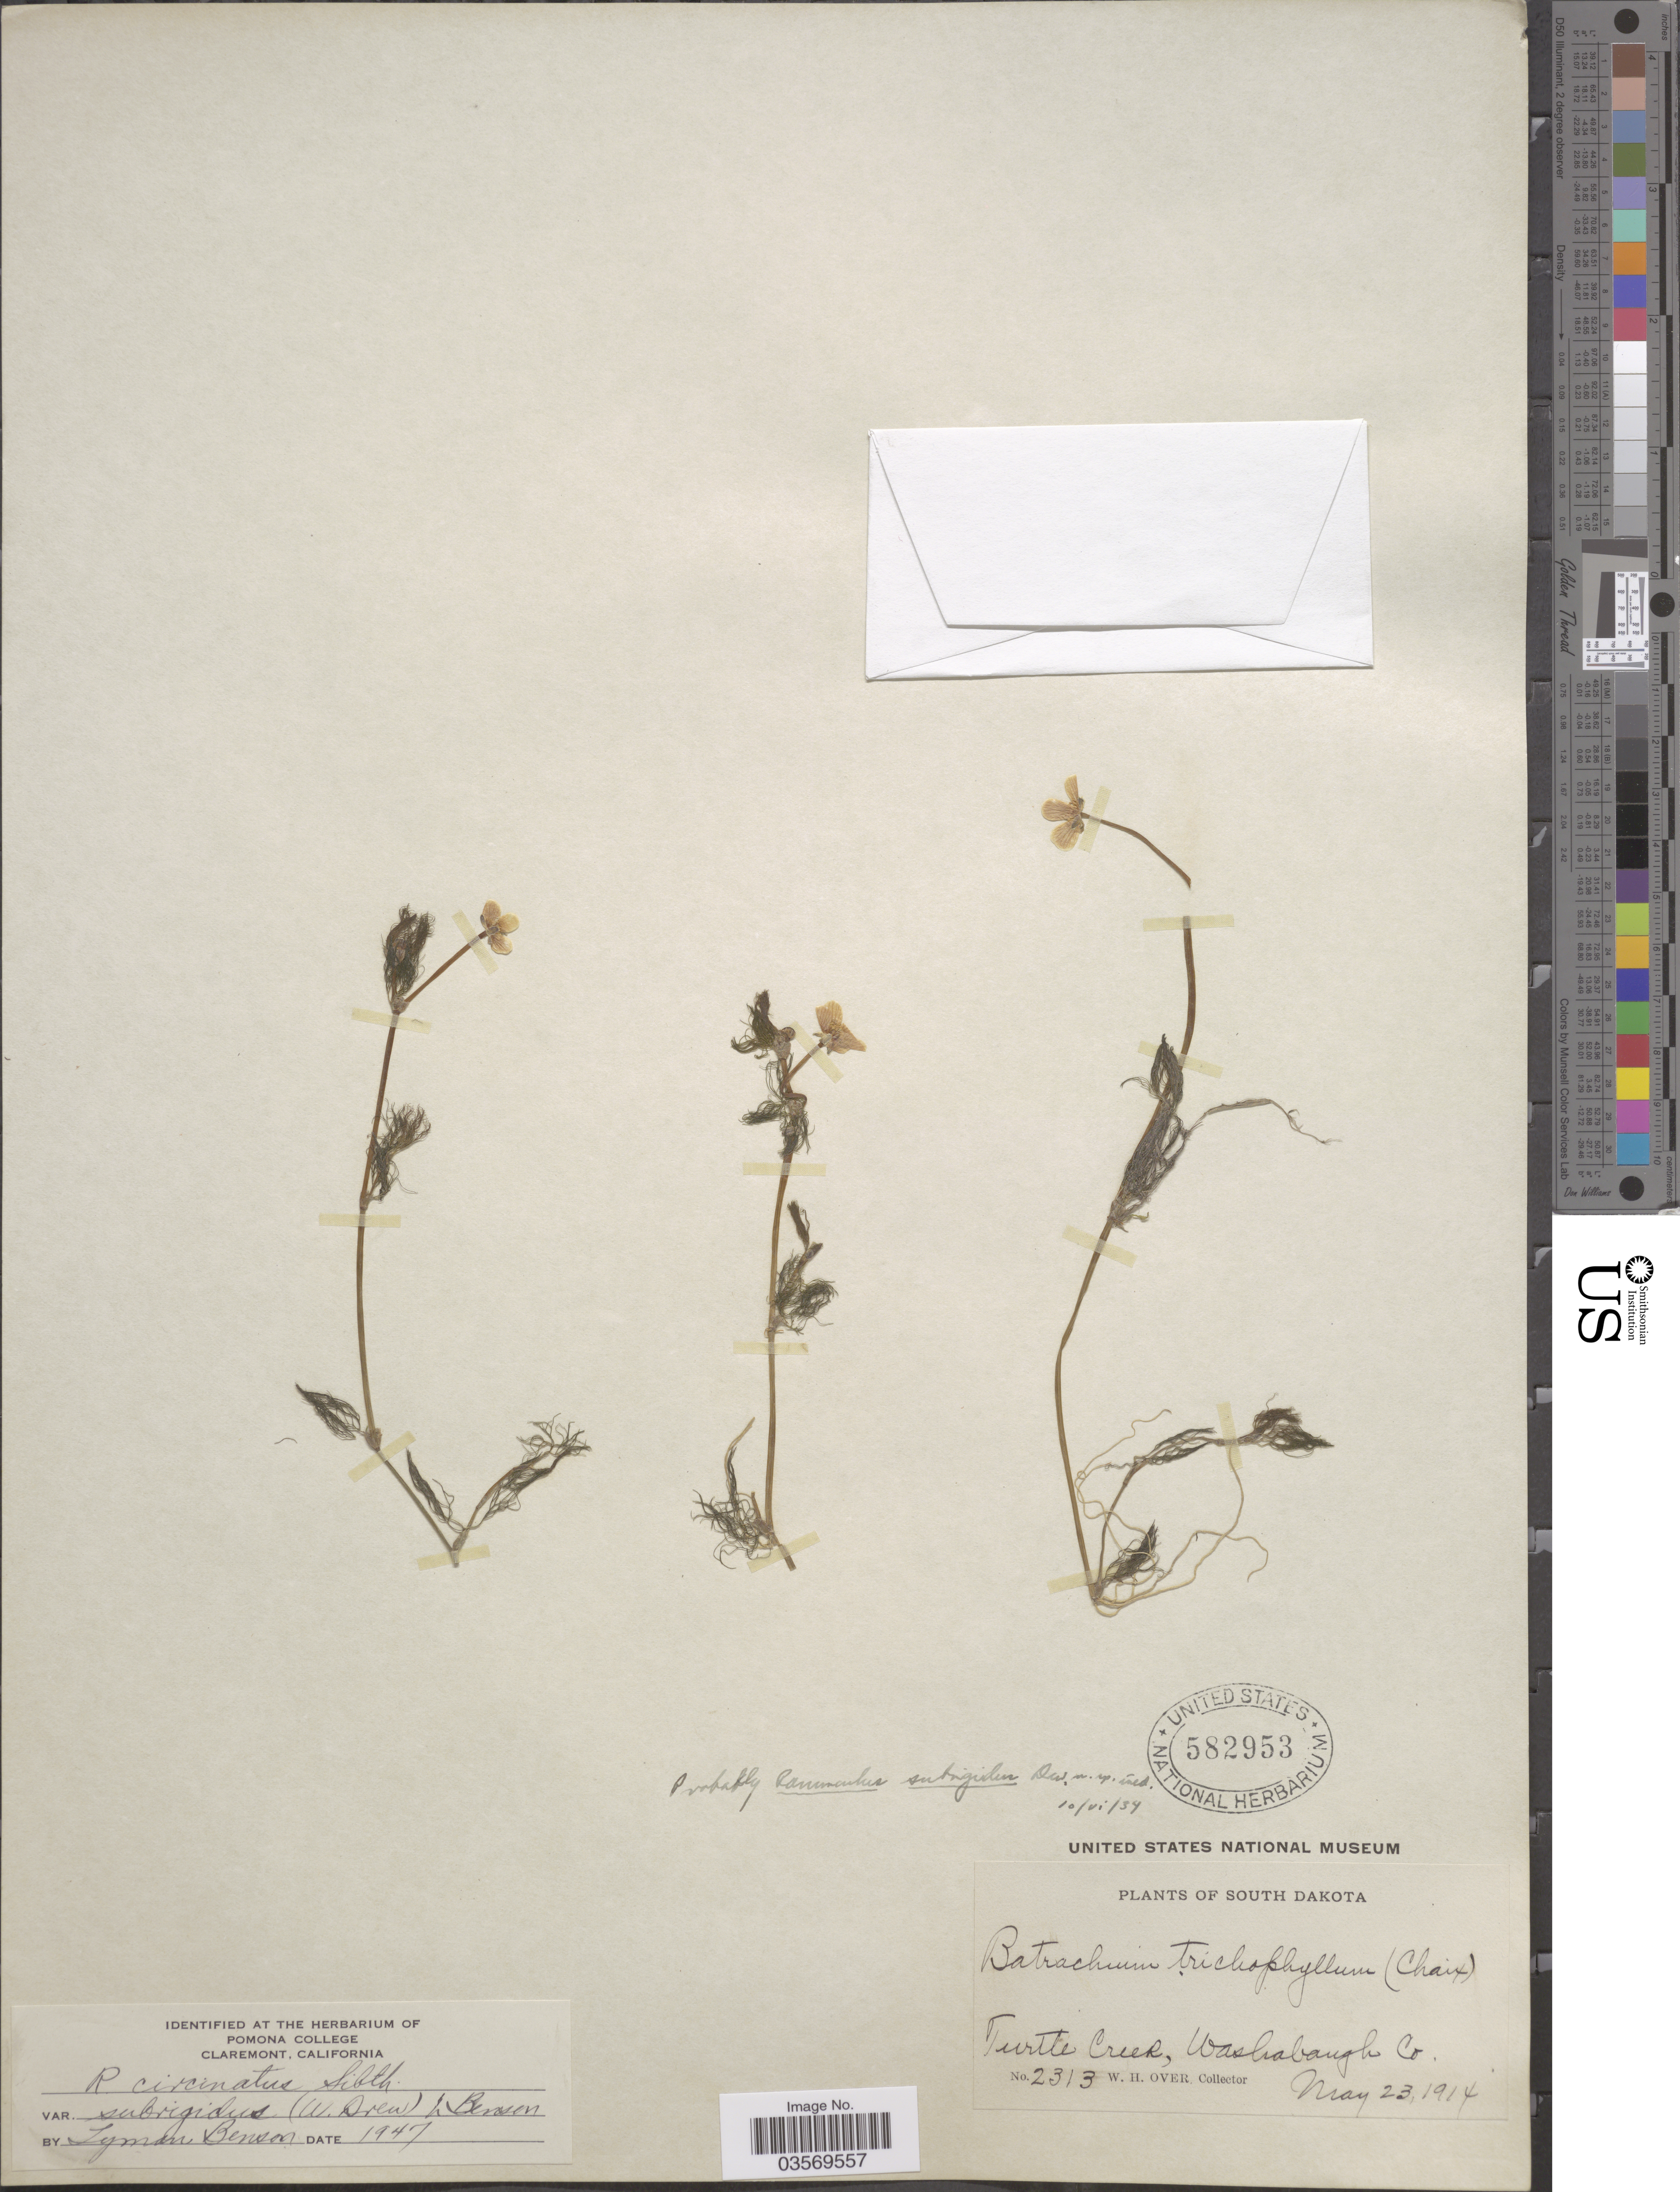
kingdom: Plantae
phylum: Tracheophyta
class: Magnoliopsida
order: Ranunculales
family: Ranunculaceae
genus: Ranunculus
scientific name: Ranunculus subrigidus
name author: W.B. Drew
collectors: W. Over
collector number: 2313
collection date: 1914-05-23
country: United States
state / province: South Dakota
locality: Turtle Creek, Washabaugh Co.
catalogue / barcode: US 582953